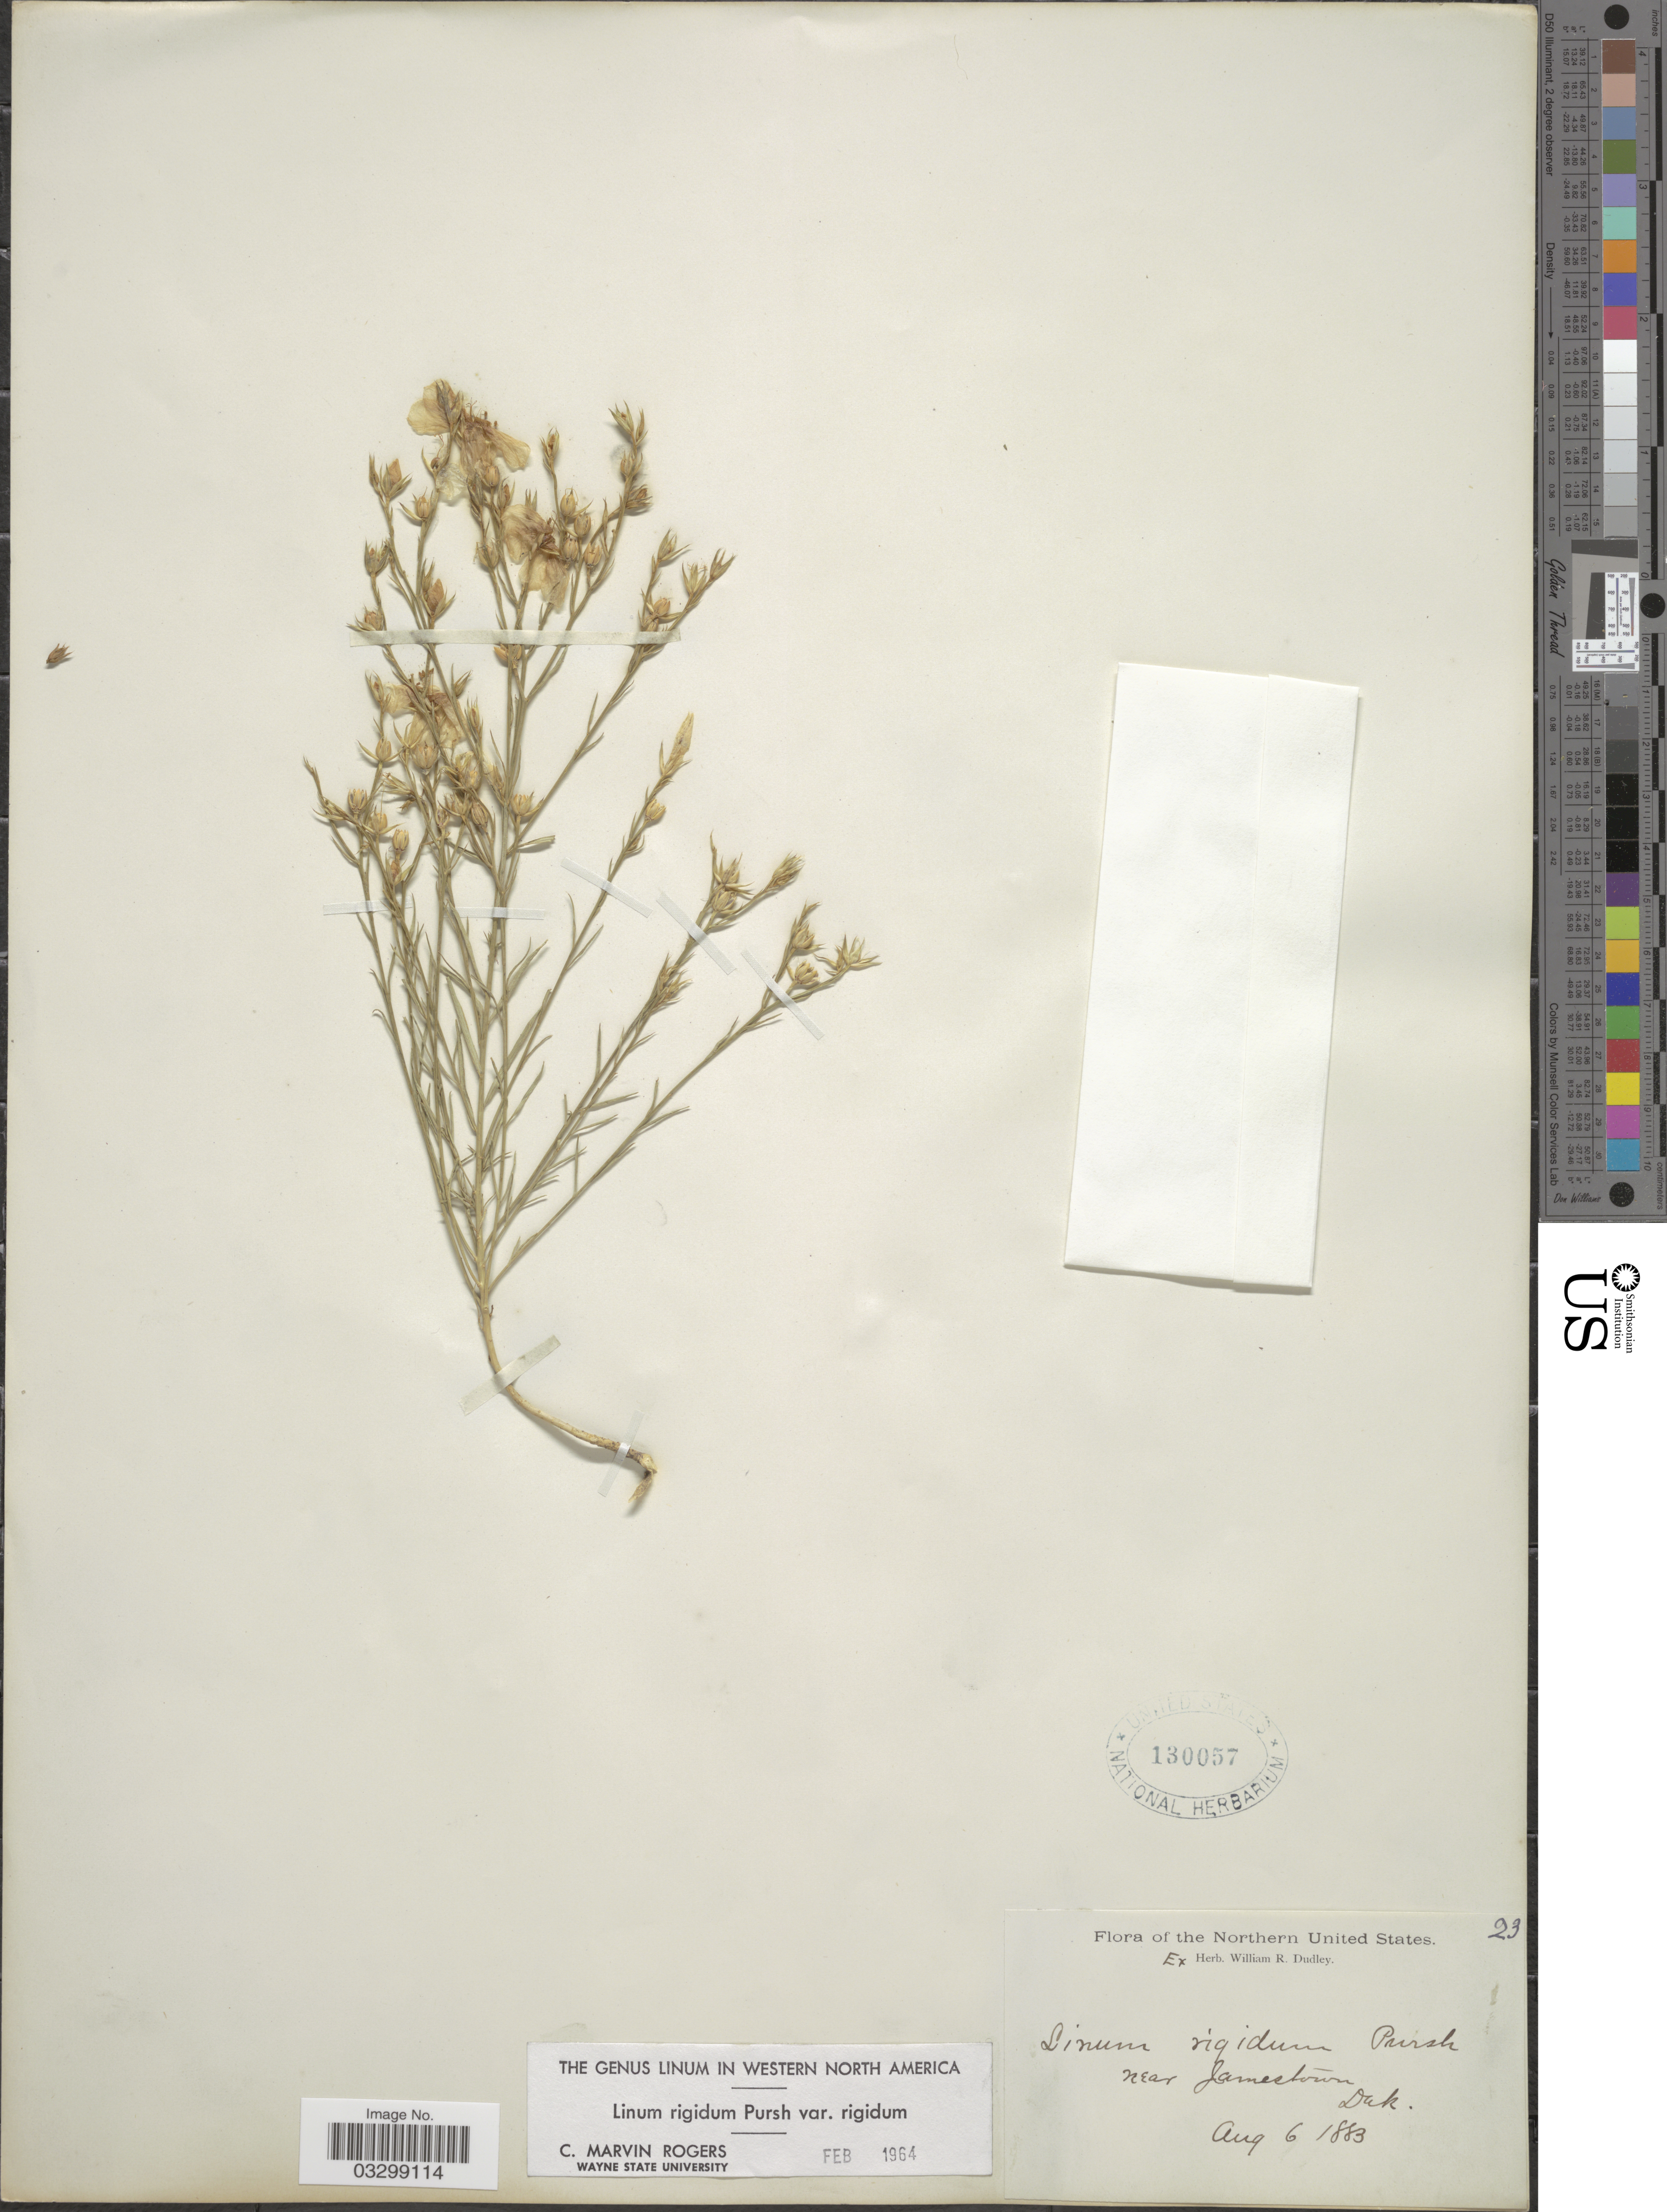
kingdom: Plantae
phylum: Tracheophyta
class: Magnoliopsida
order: Malpighiales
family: Linaceae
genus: Linum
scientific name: Linum rigidum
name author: Pursh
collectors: W. Dudley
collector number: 23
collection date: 1883-08-06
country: United States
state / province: North Dakota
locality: Northern United States. Parish near Jamestown Dak.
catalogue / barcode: US 130057